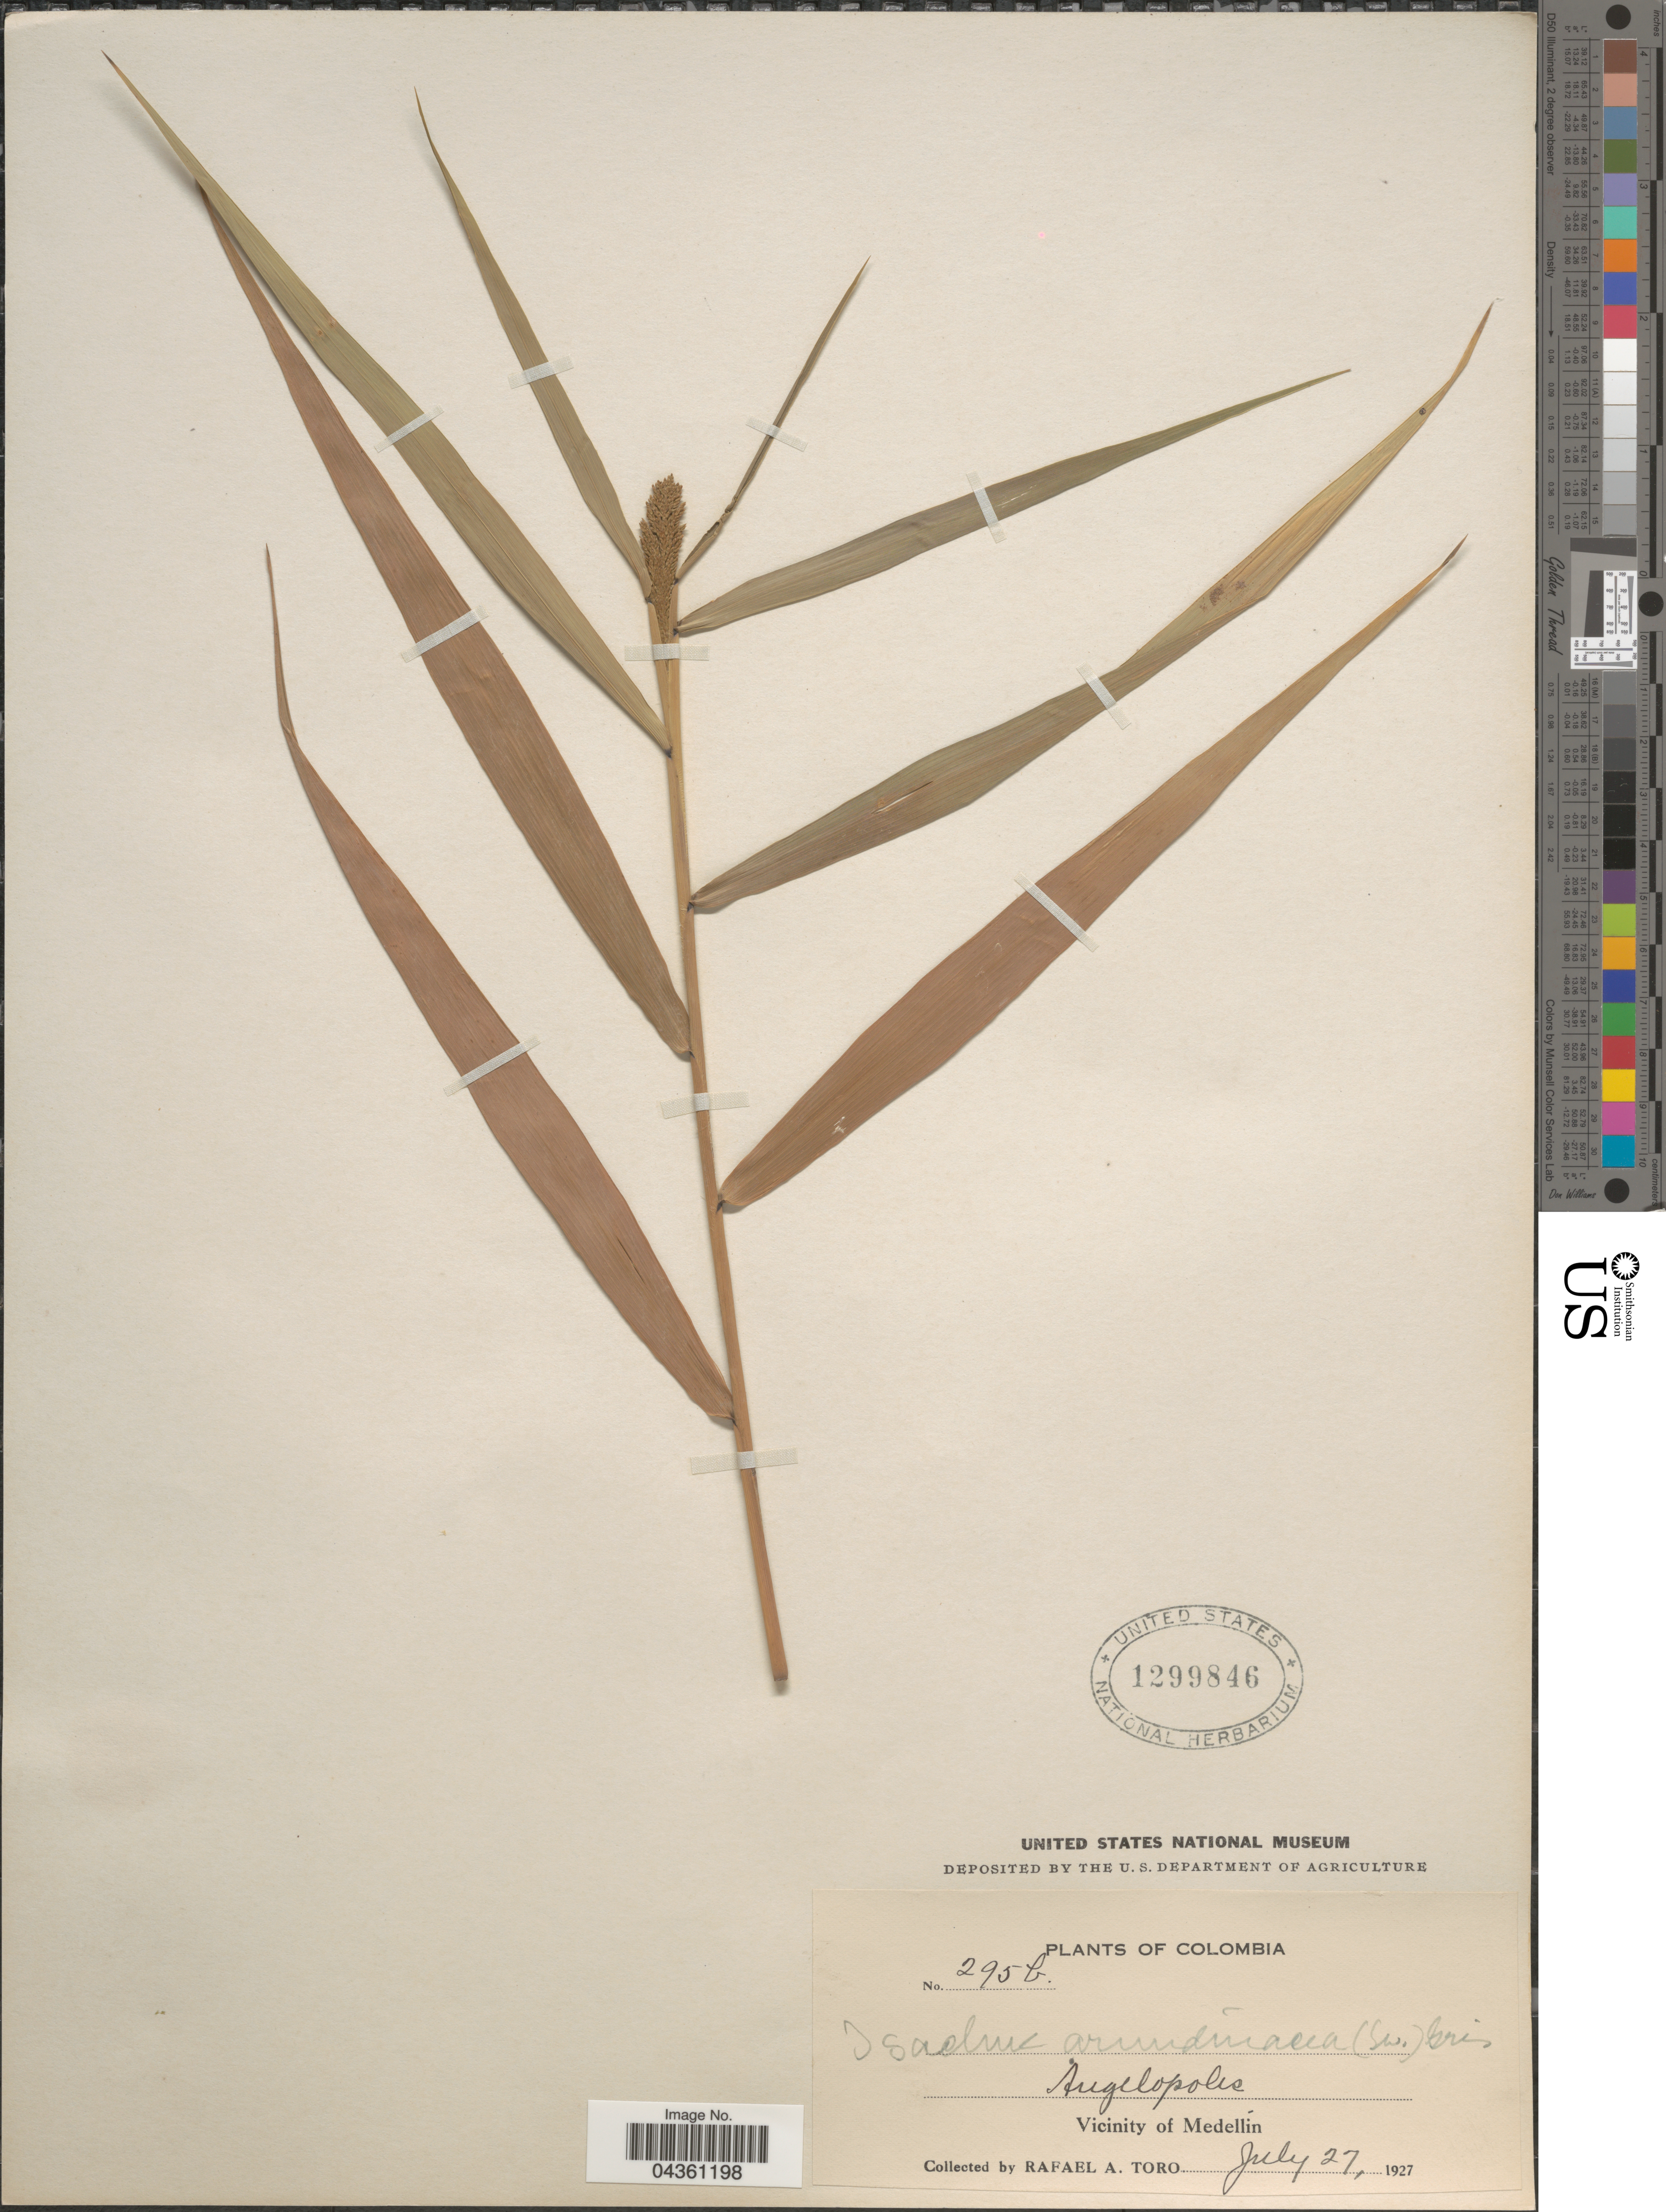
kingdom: Plantae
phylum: Tracheophyta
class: Liliopsida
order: Poales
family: Poaceae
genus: Isachne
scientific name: Isachne arundinacea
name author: (Sw.) Griseb.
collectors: R. A. Toro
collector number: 295b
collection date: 1927-07-27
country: Colombia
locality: Angelopolis. Vicinity of Medellín.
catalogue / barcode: US 1299846